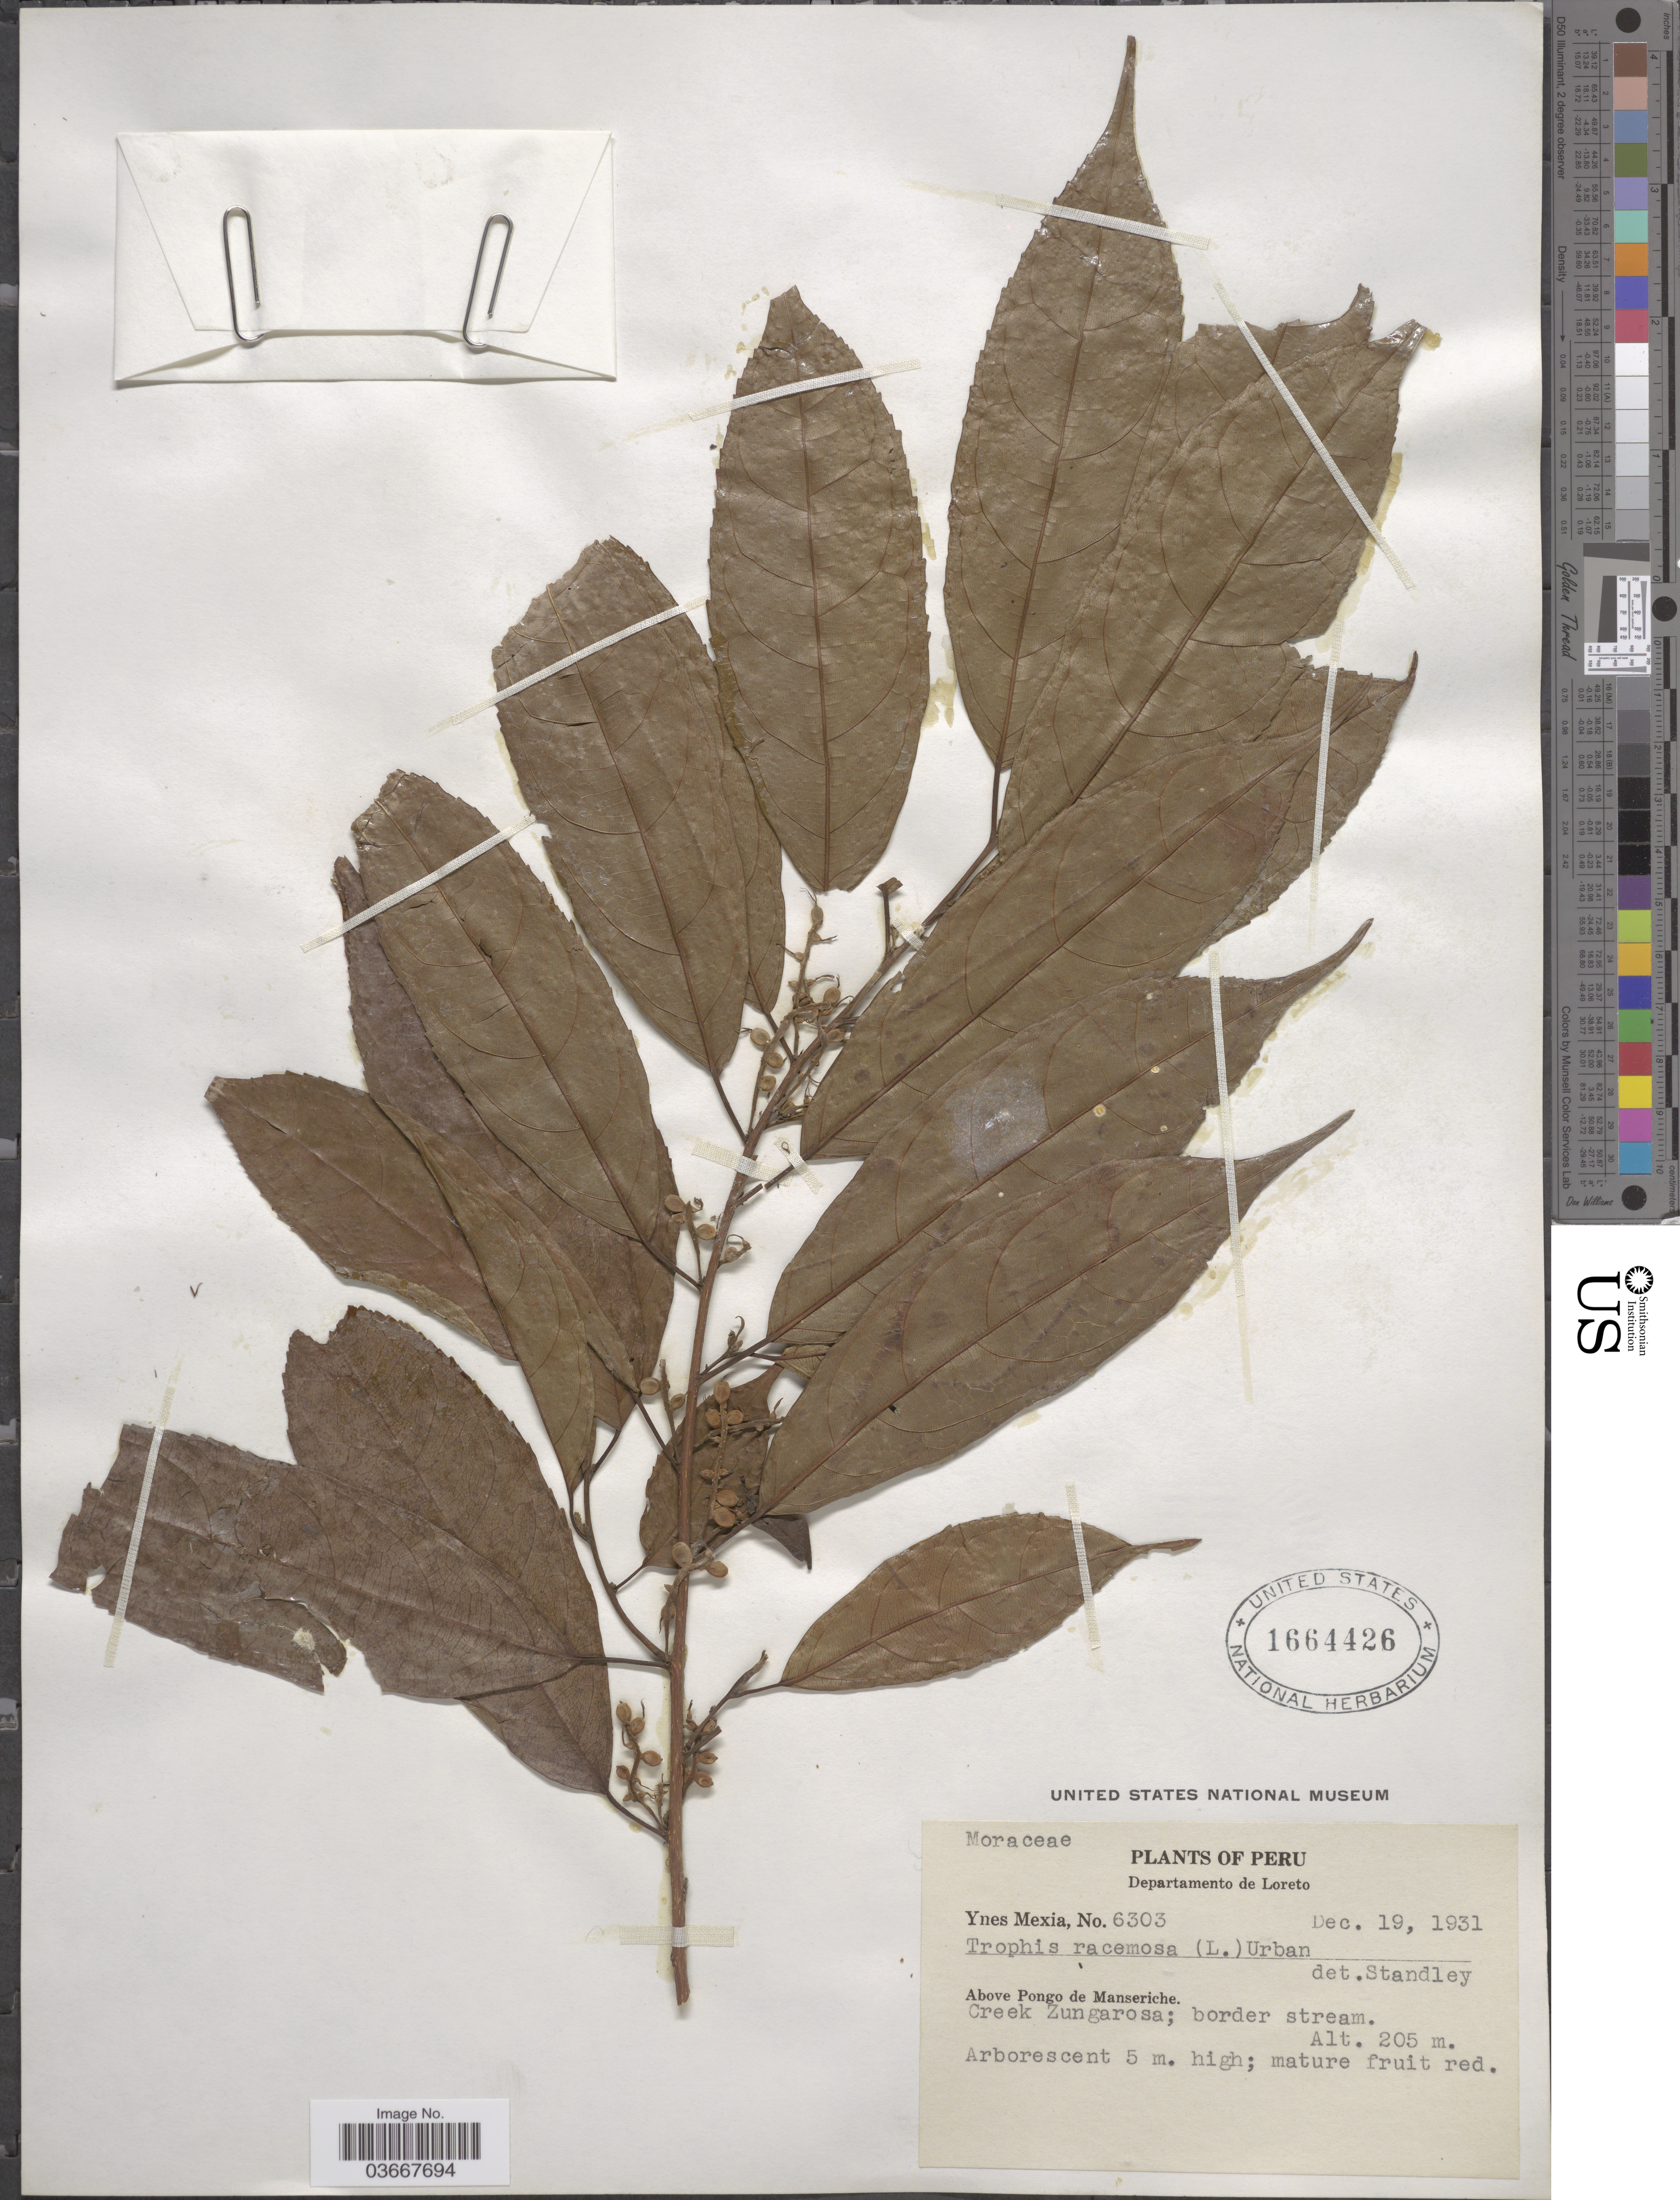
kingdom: Plantae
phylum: Tracheophyta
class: Magnoliopsida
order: Rosales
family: Moraceae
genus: Trophis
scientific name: Trophis racemosa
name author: (L.) Urb.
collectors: Y. Mexia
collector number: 6303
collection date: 1931-12-19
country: Peru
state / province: Loreto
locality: Departamento de Loreto. Above Pongo de Manseriche. Creek Zungarosa; border stream.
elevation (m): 205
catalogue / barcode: US 1664426